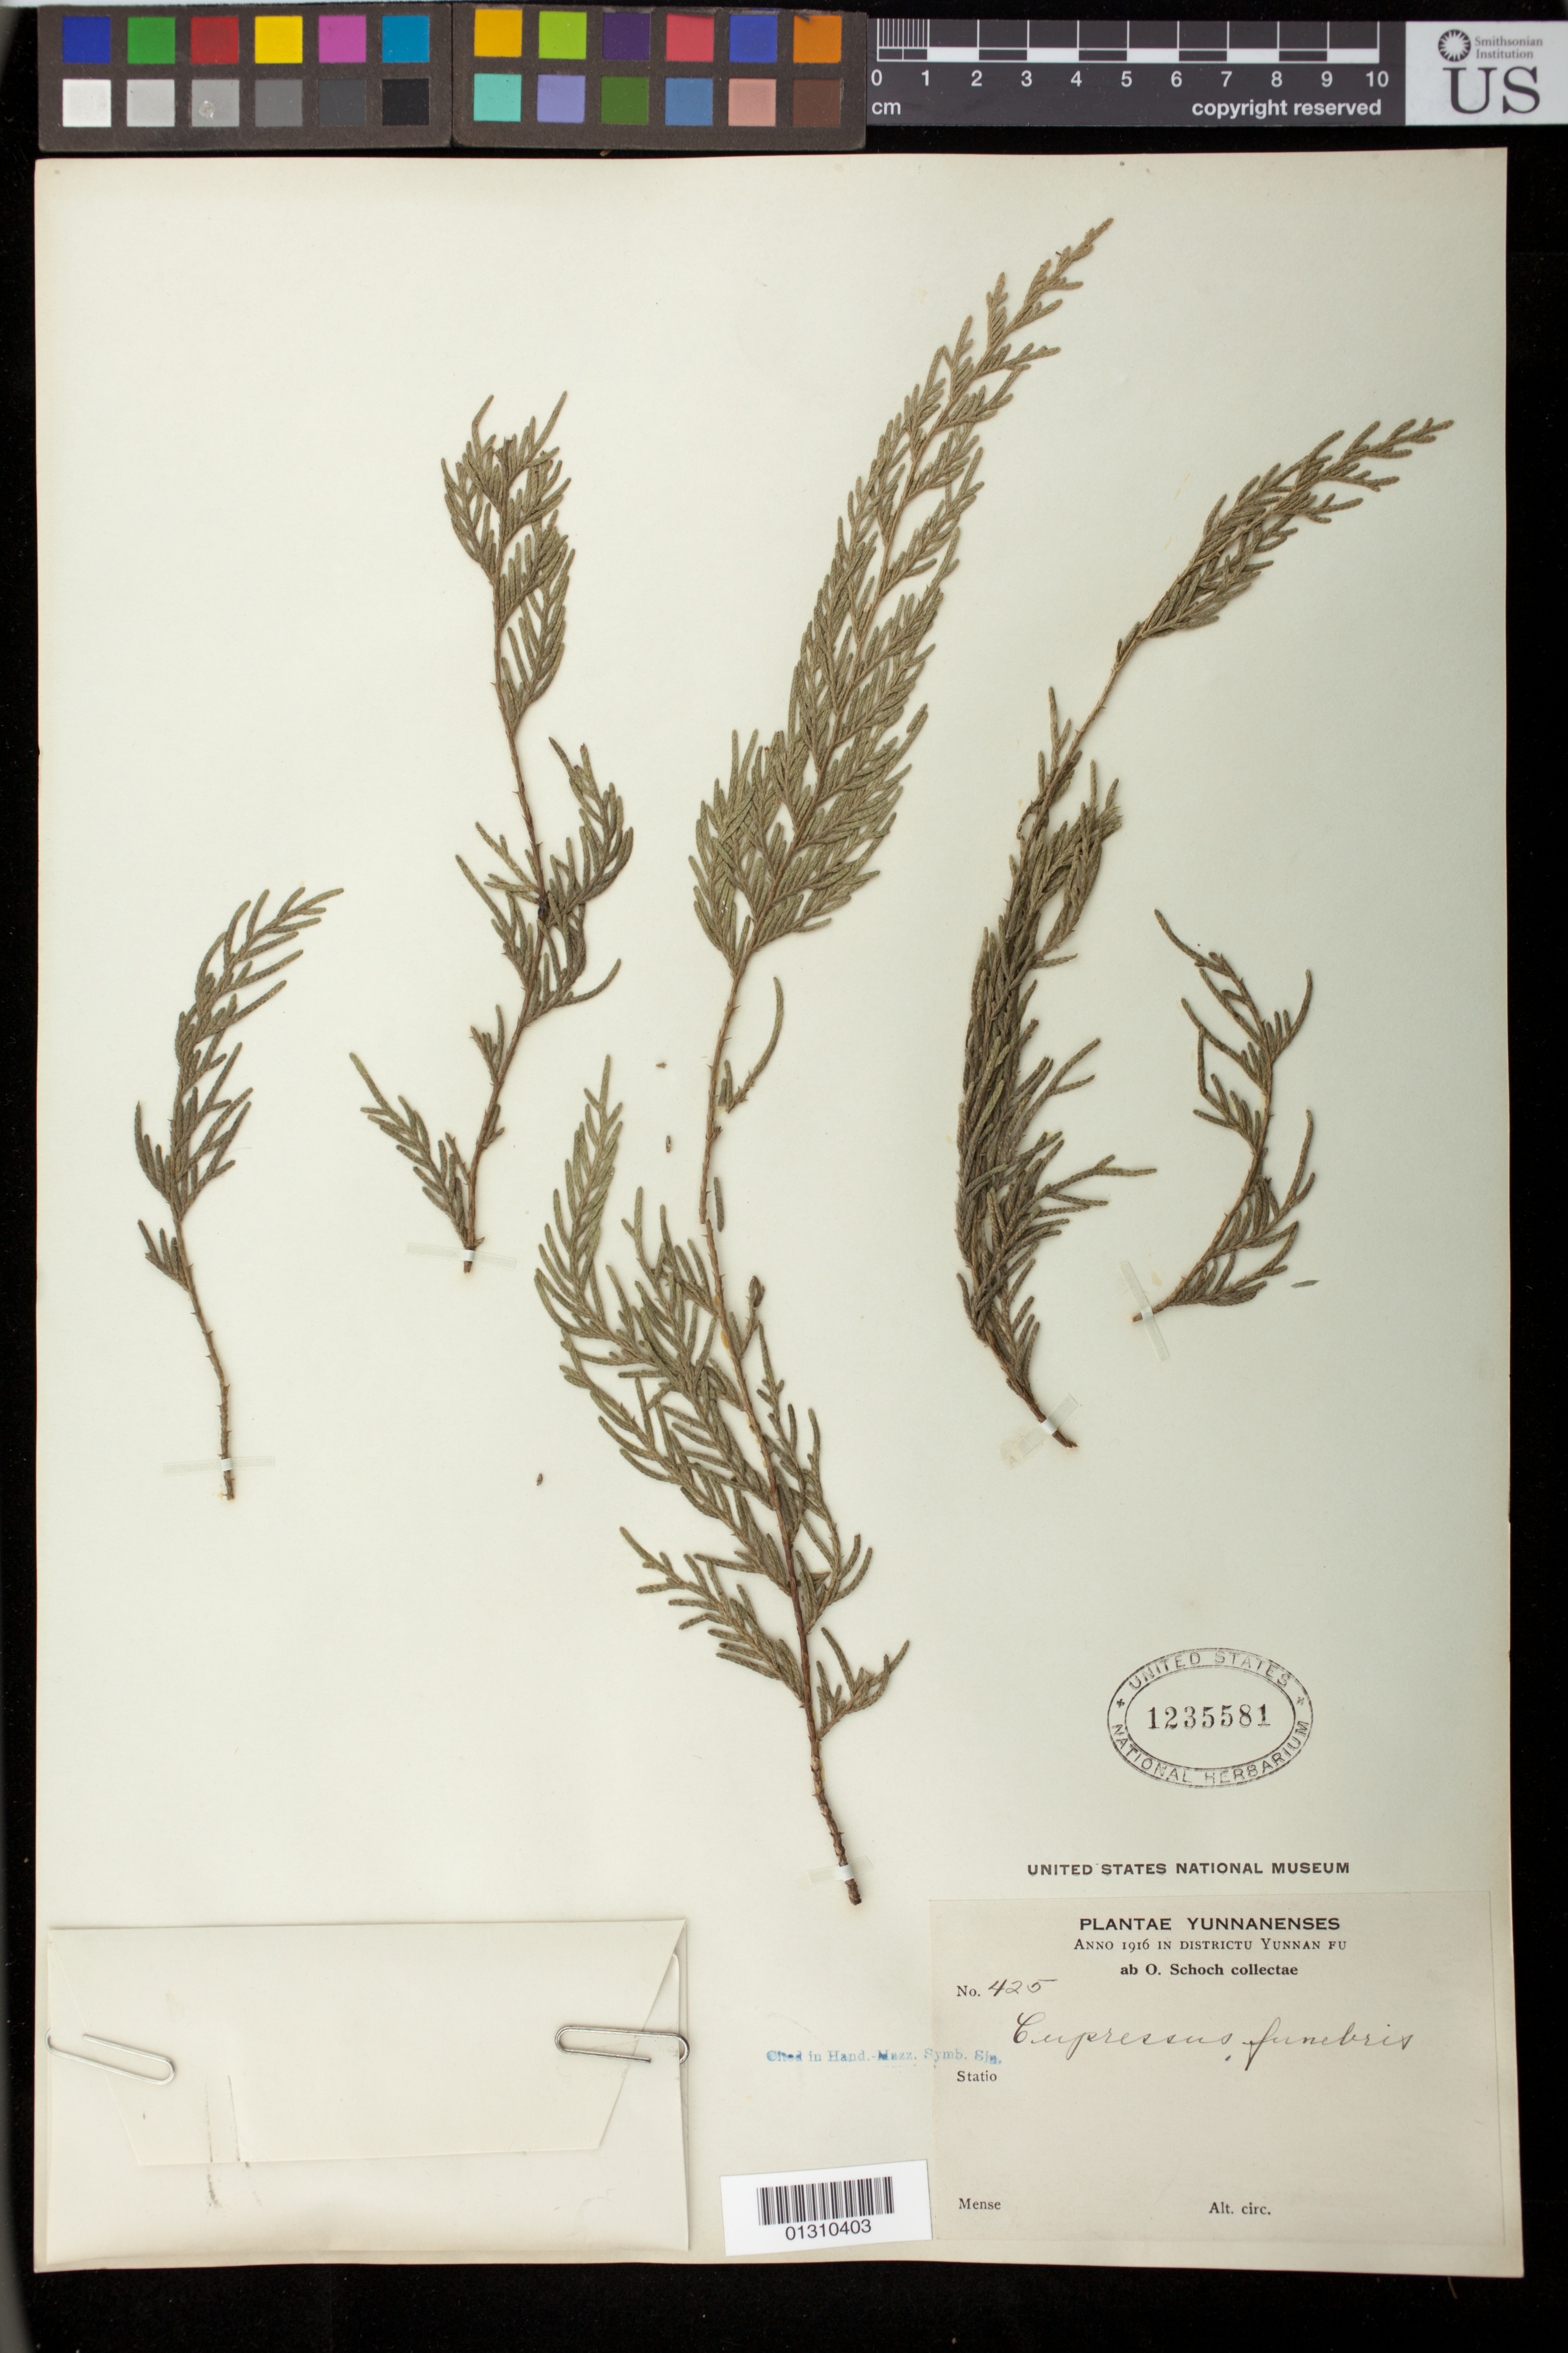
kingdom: Plantae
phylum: Tracheophyta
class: Pinopsida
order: Pinales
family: Cupressaceae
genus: Cupressus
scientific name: Cupressus funebris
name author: Endl.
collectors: O. Schoch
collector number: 425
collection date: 1916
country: China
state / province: Yunnan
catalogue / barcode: US 1235581